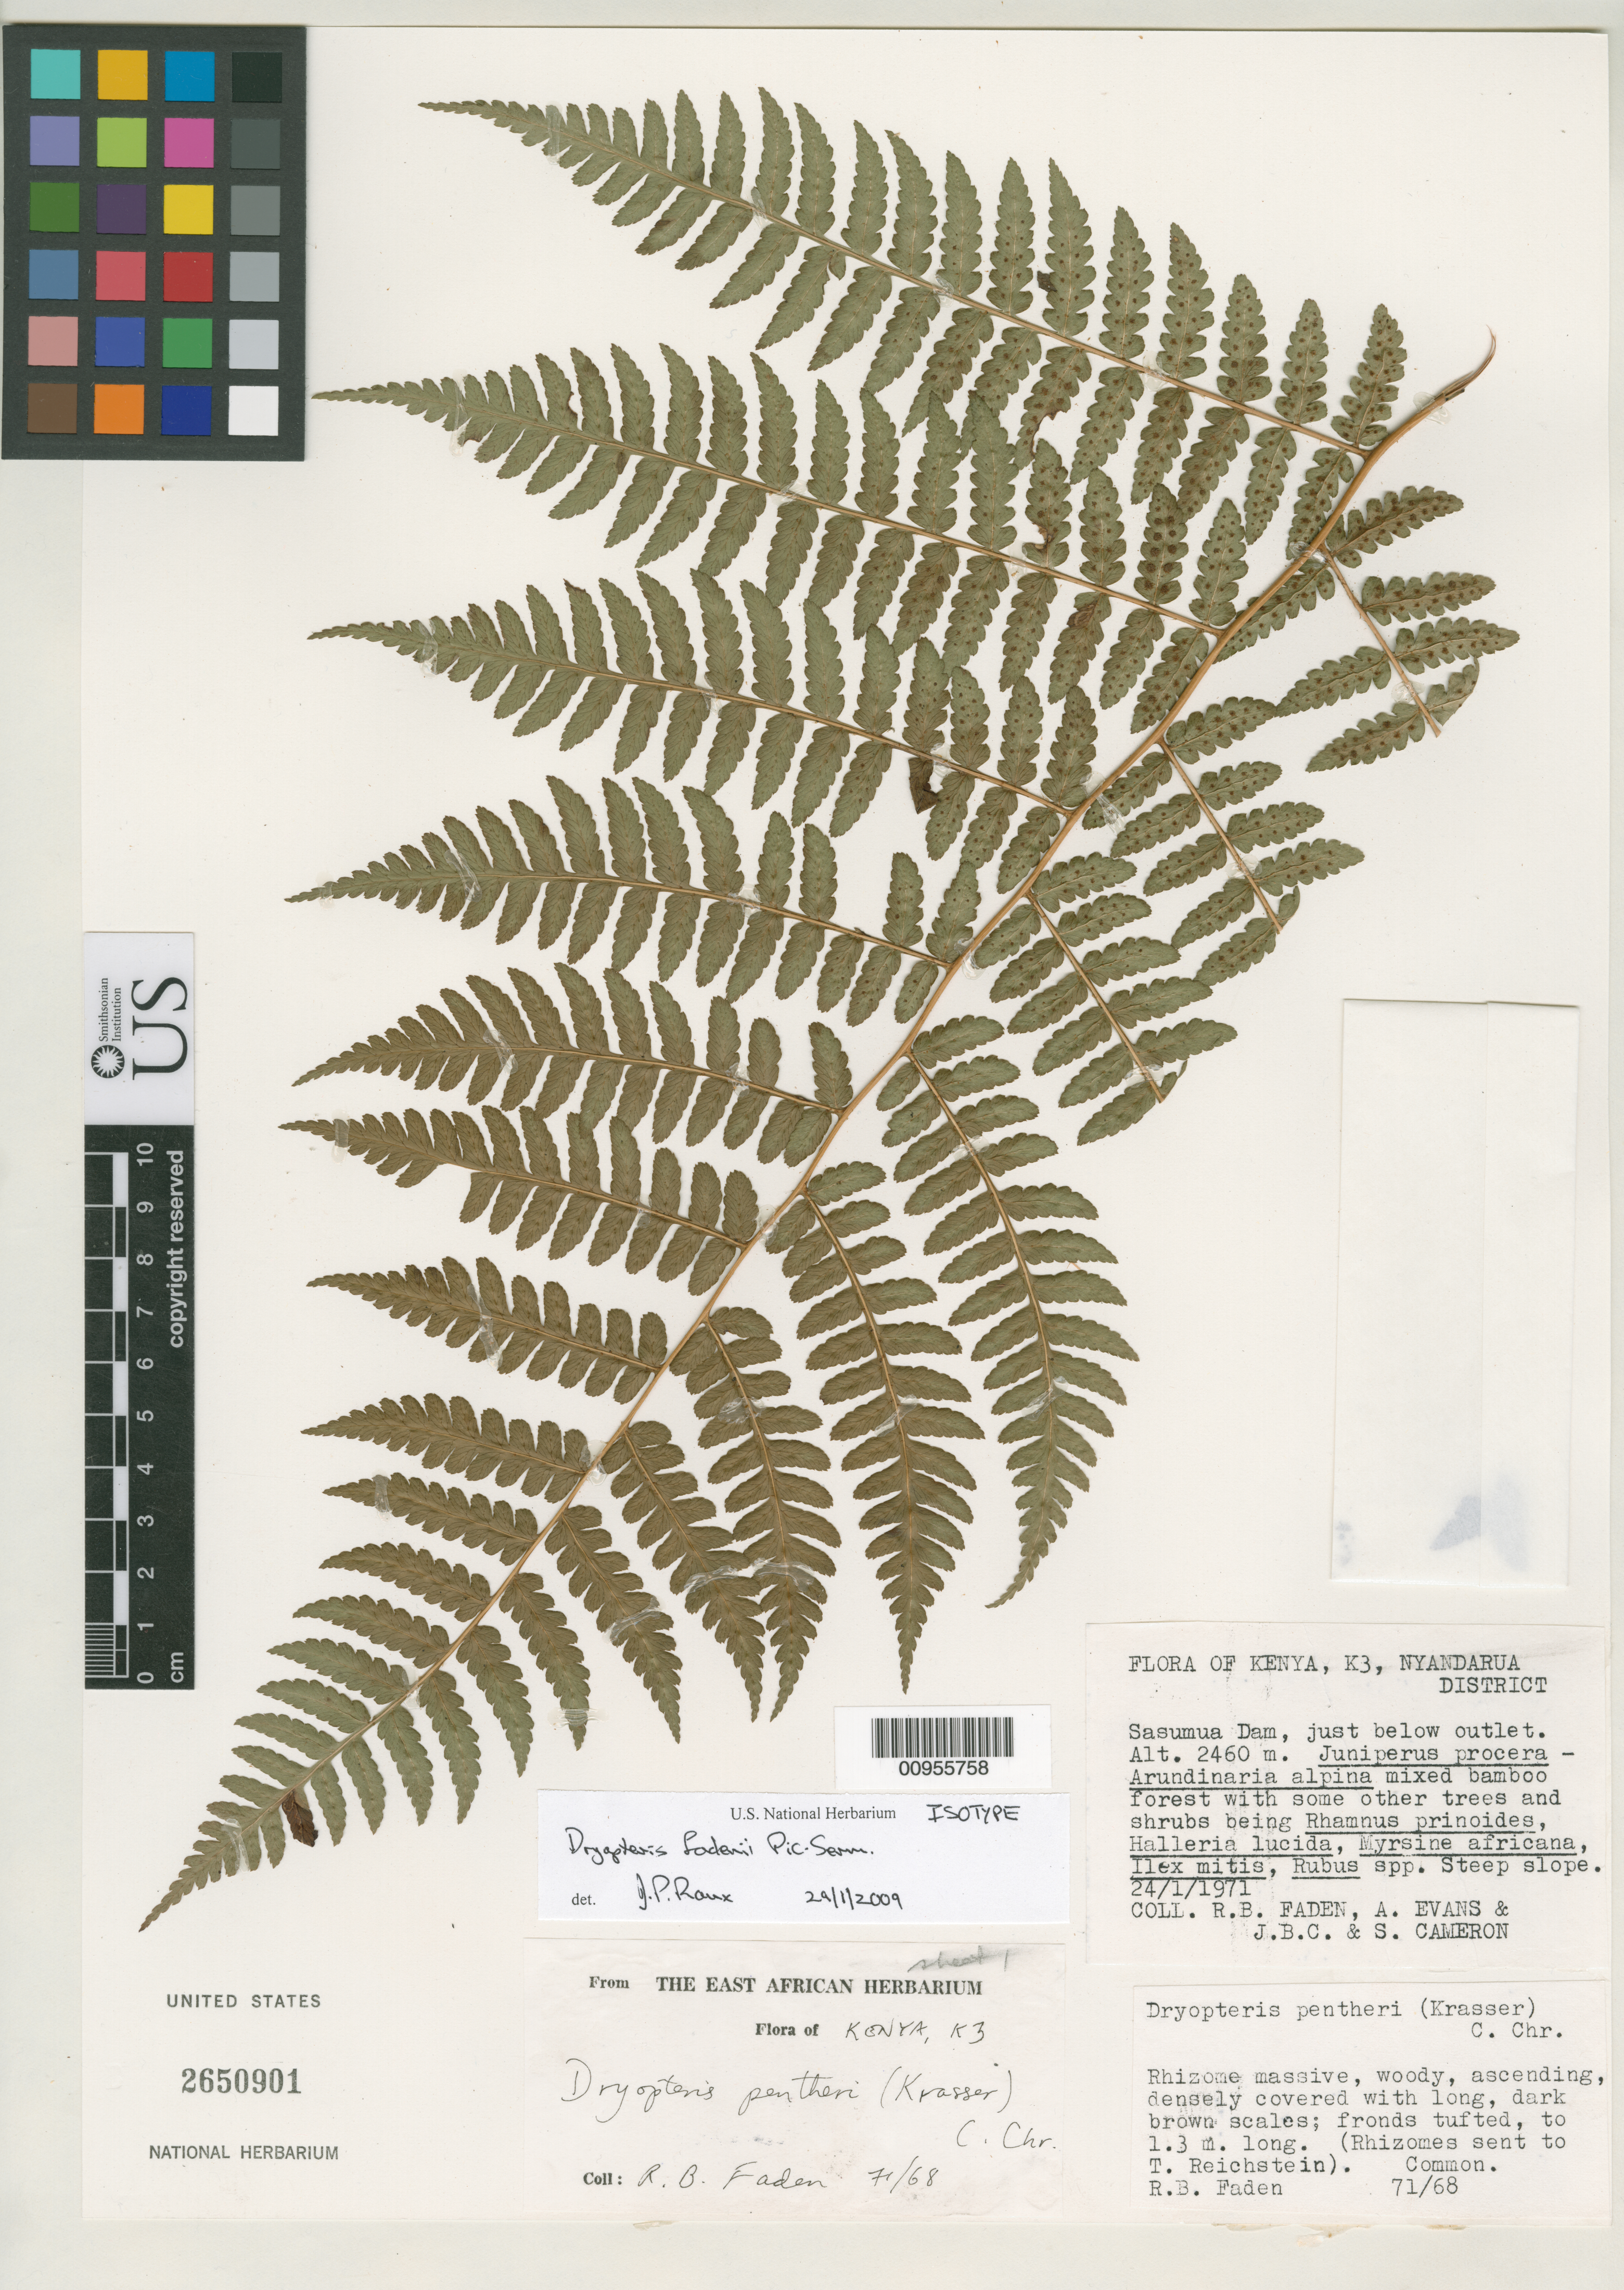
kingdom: Plantae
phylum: Tracheophyta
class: Polypodiopsida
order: Polypodiales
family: Dryopteridaceae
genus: Dryopteris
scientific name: Dryopteris fadenii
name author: Pic. Serm.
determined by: Roux, J. P.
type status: Isotype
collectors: R. B. Faden, A. Evans, J. Cameron & S. Cameron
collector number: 71/68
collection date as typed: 24 Jan 1971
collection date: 1971-01-24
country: Kenya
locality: K3, Nyandarua District, Sasumua Dam, just below outlet.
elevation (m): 2460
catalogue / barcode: US 2650901